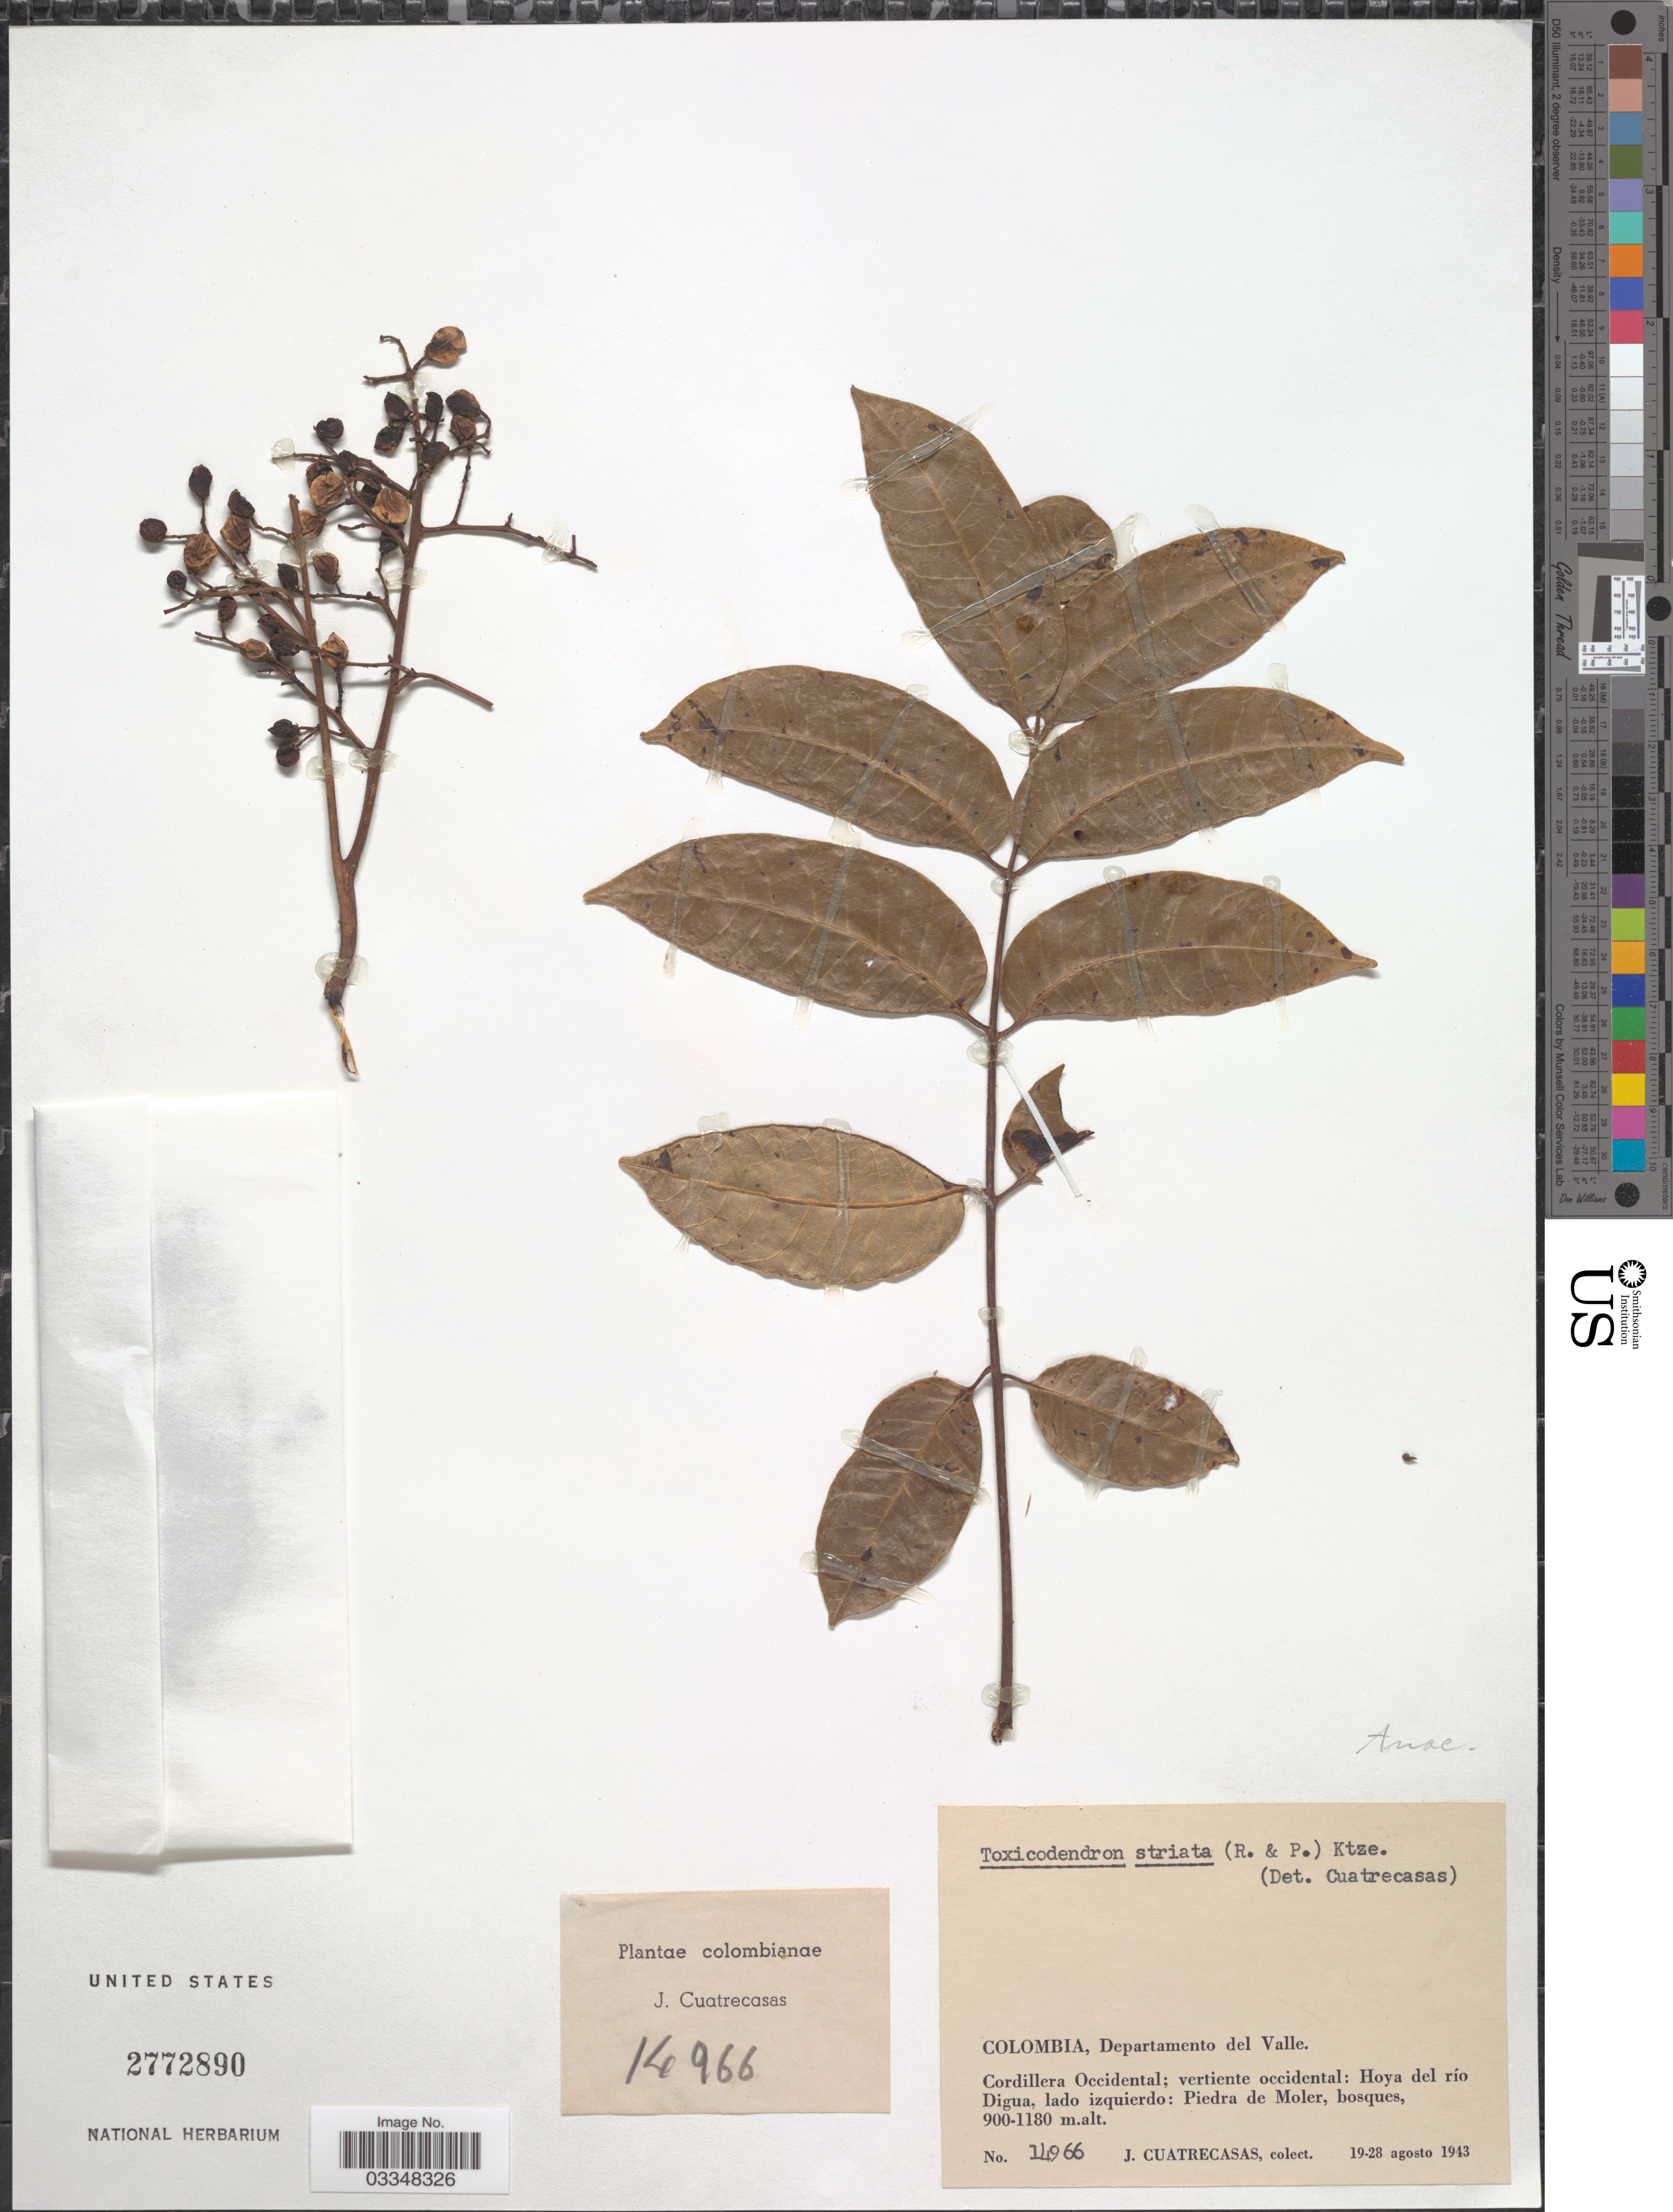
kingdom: Plantae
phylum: Tracheophyta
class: Magnoliopsida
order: Sapindales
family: Anacardiaceae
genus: Toxicodendron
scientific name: Toxicodendron striatum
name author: (Ruiz & Pav.) Kuntze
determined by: Mitchell, John D.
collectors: J. Cuatrecasas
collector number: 14966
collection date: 1943-08-19/1943-08-28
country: Colombia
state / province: Valle del Cauca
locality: Departamento del Valle. Cordillera Occidental; vertiente occiddental: Hoya del río Digua, lado izquierdo: Piedra de Moler.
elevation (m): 900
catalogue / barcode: US 2772890